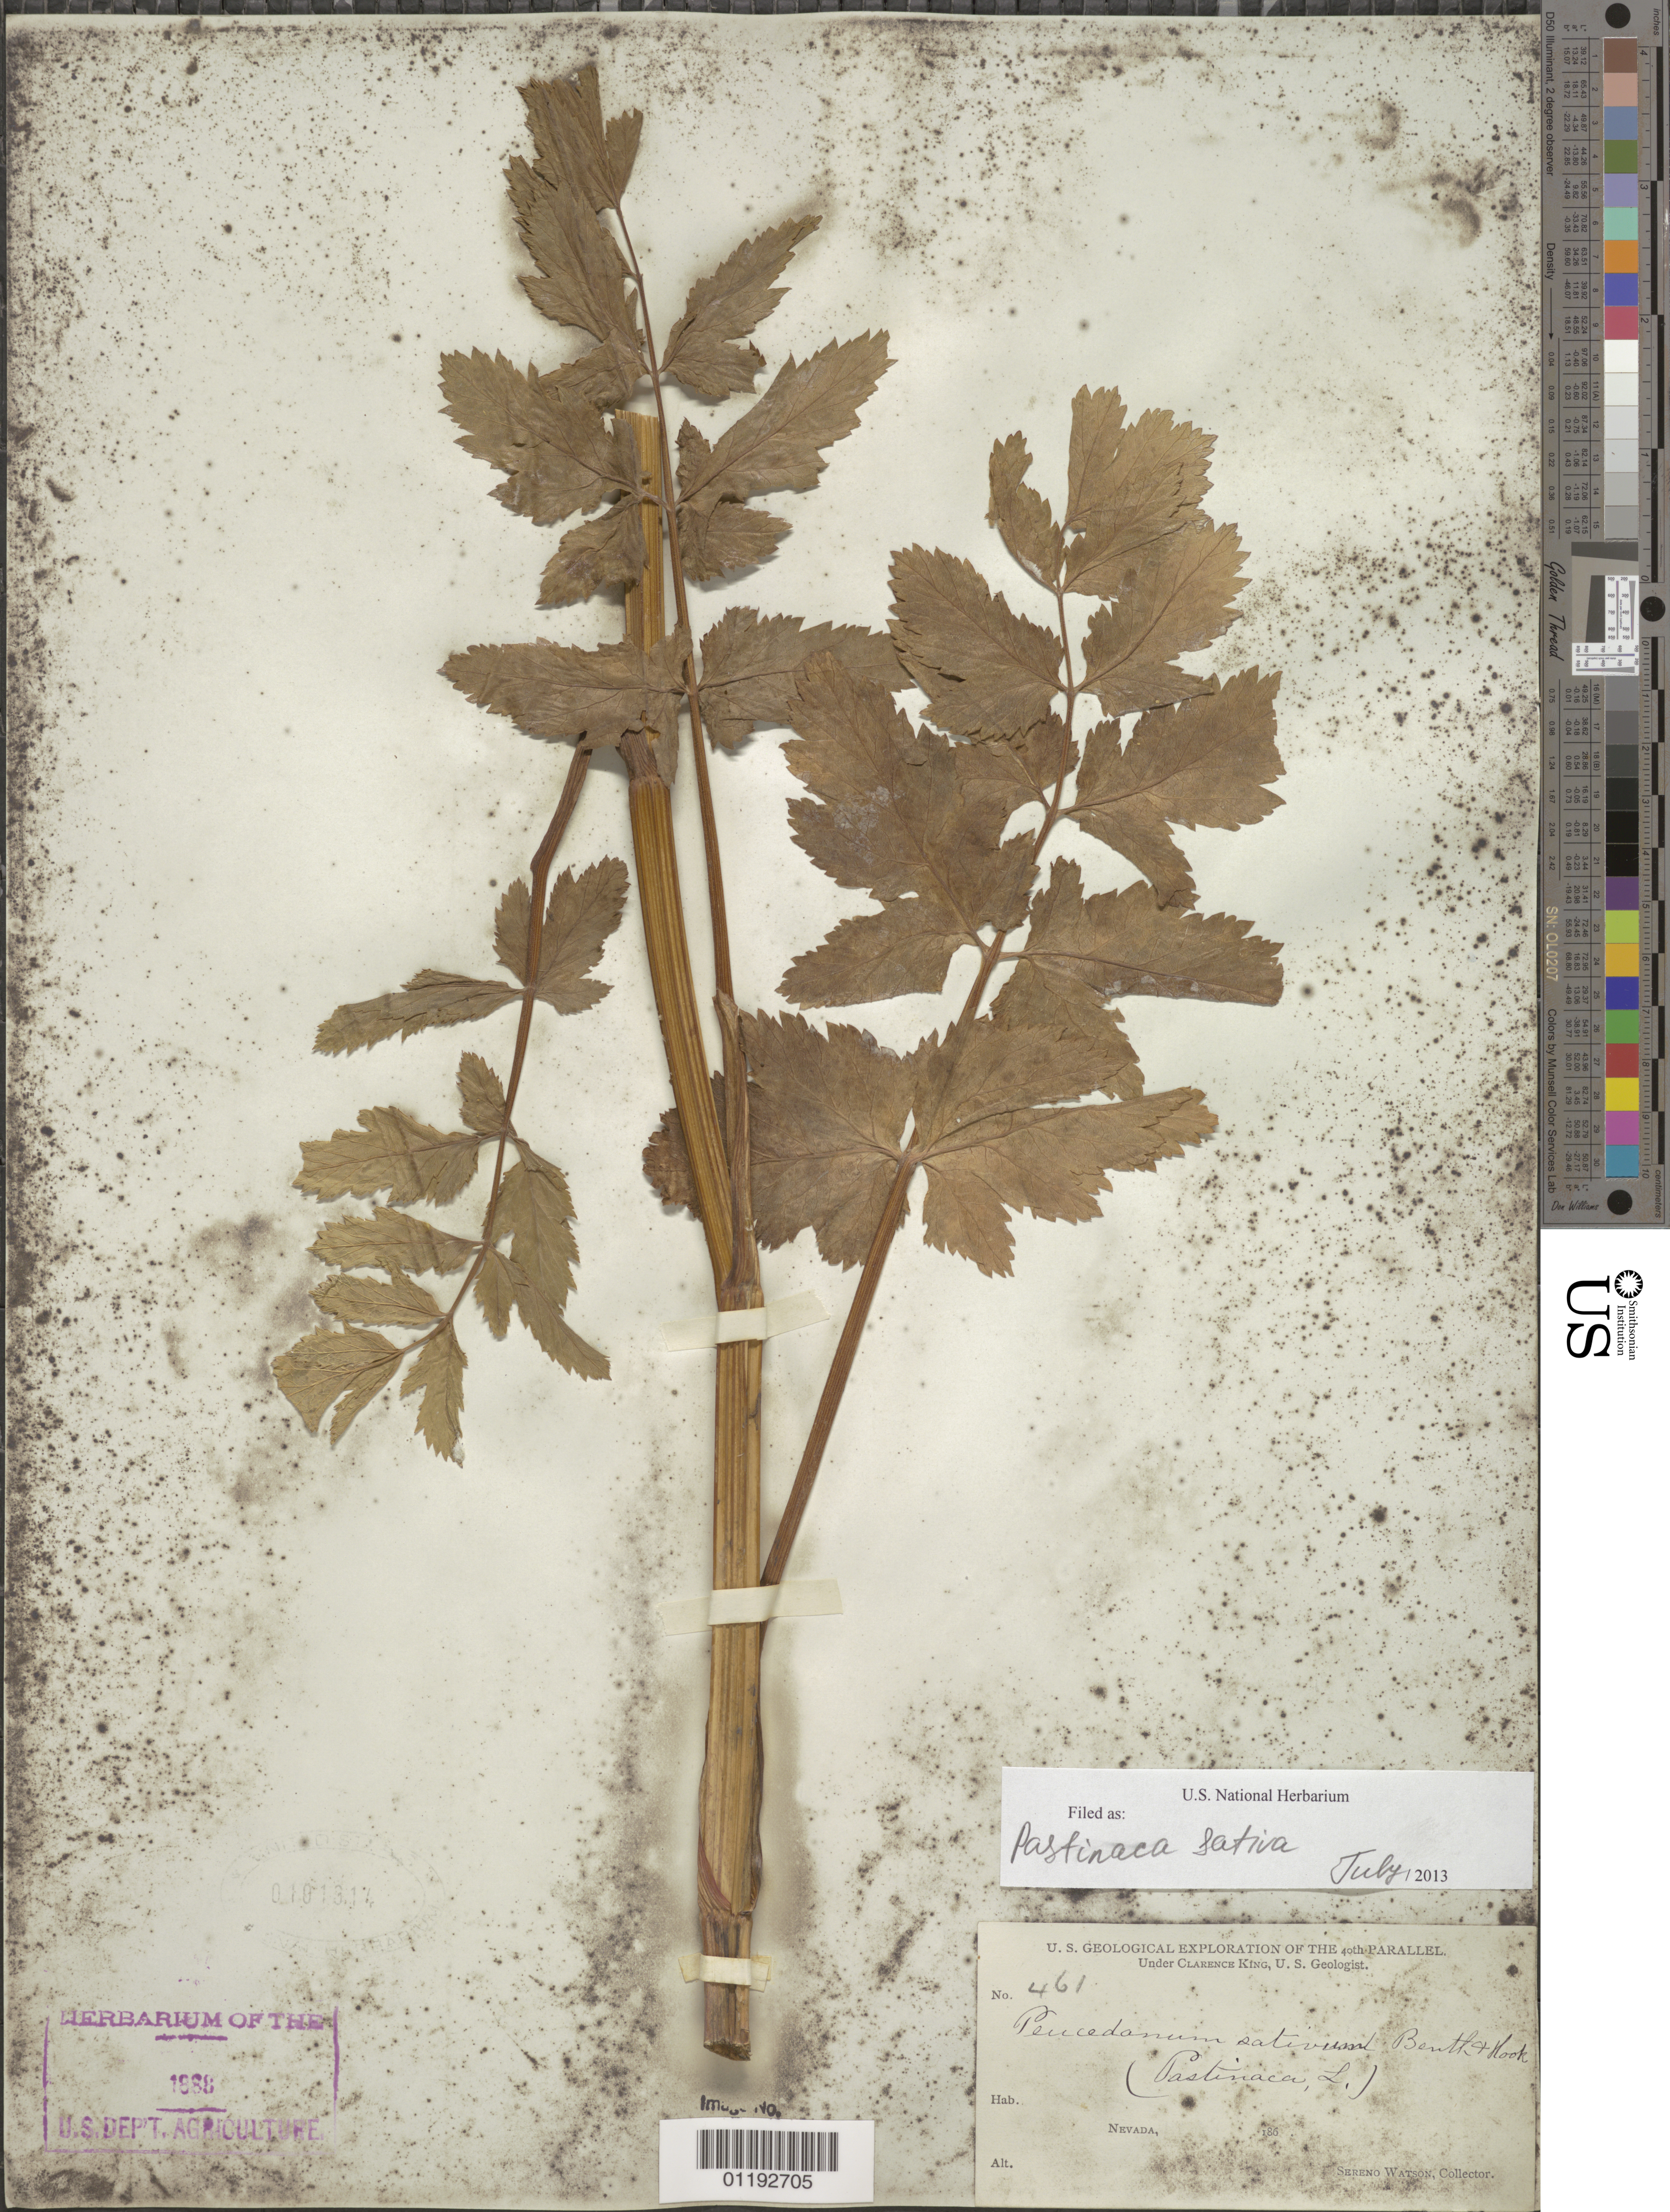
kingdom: Plantae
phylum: Tracheophyta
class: Magnoliopsida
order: Apiales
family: Apiaceae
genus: Pastinaca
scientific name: Pastinaca sativa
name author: L.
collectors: S. Watson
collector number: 461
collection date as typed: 186-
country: United States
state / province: Nevada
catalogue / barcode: US 101314